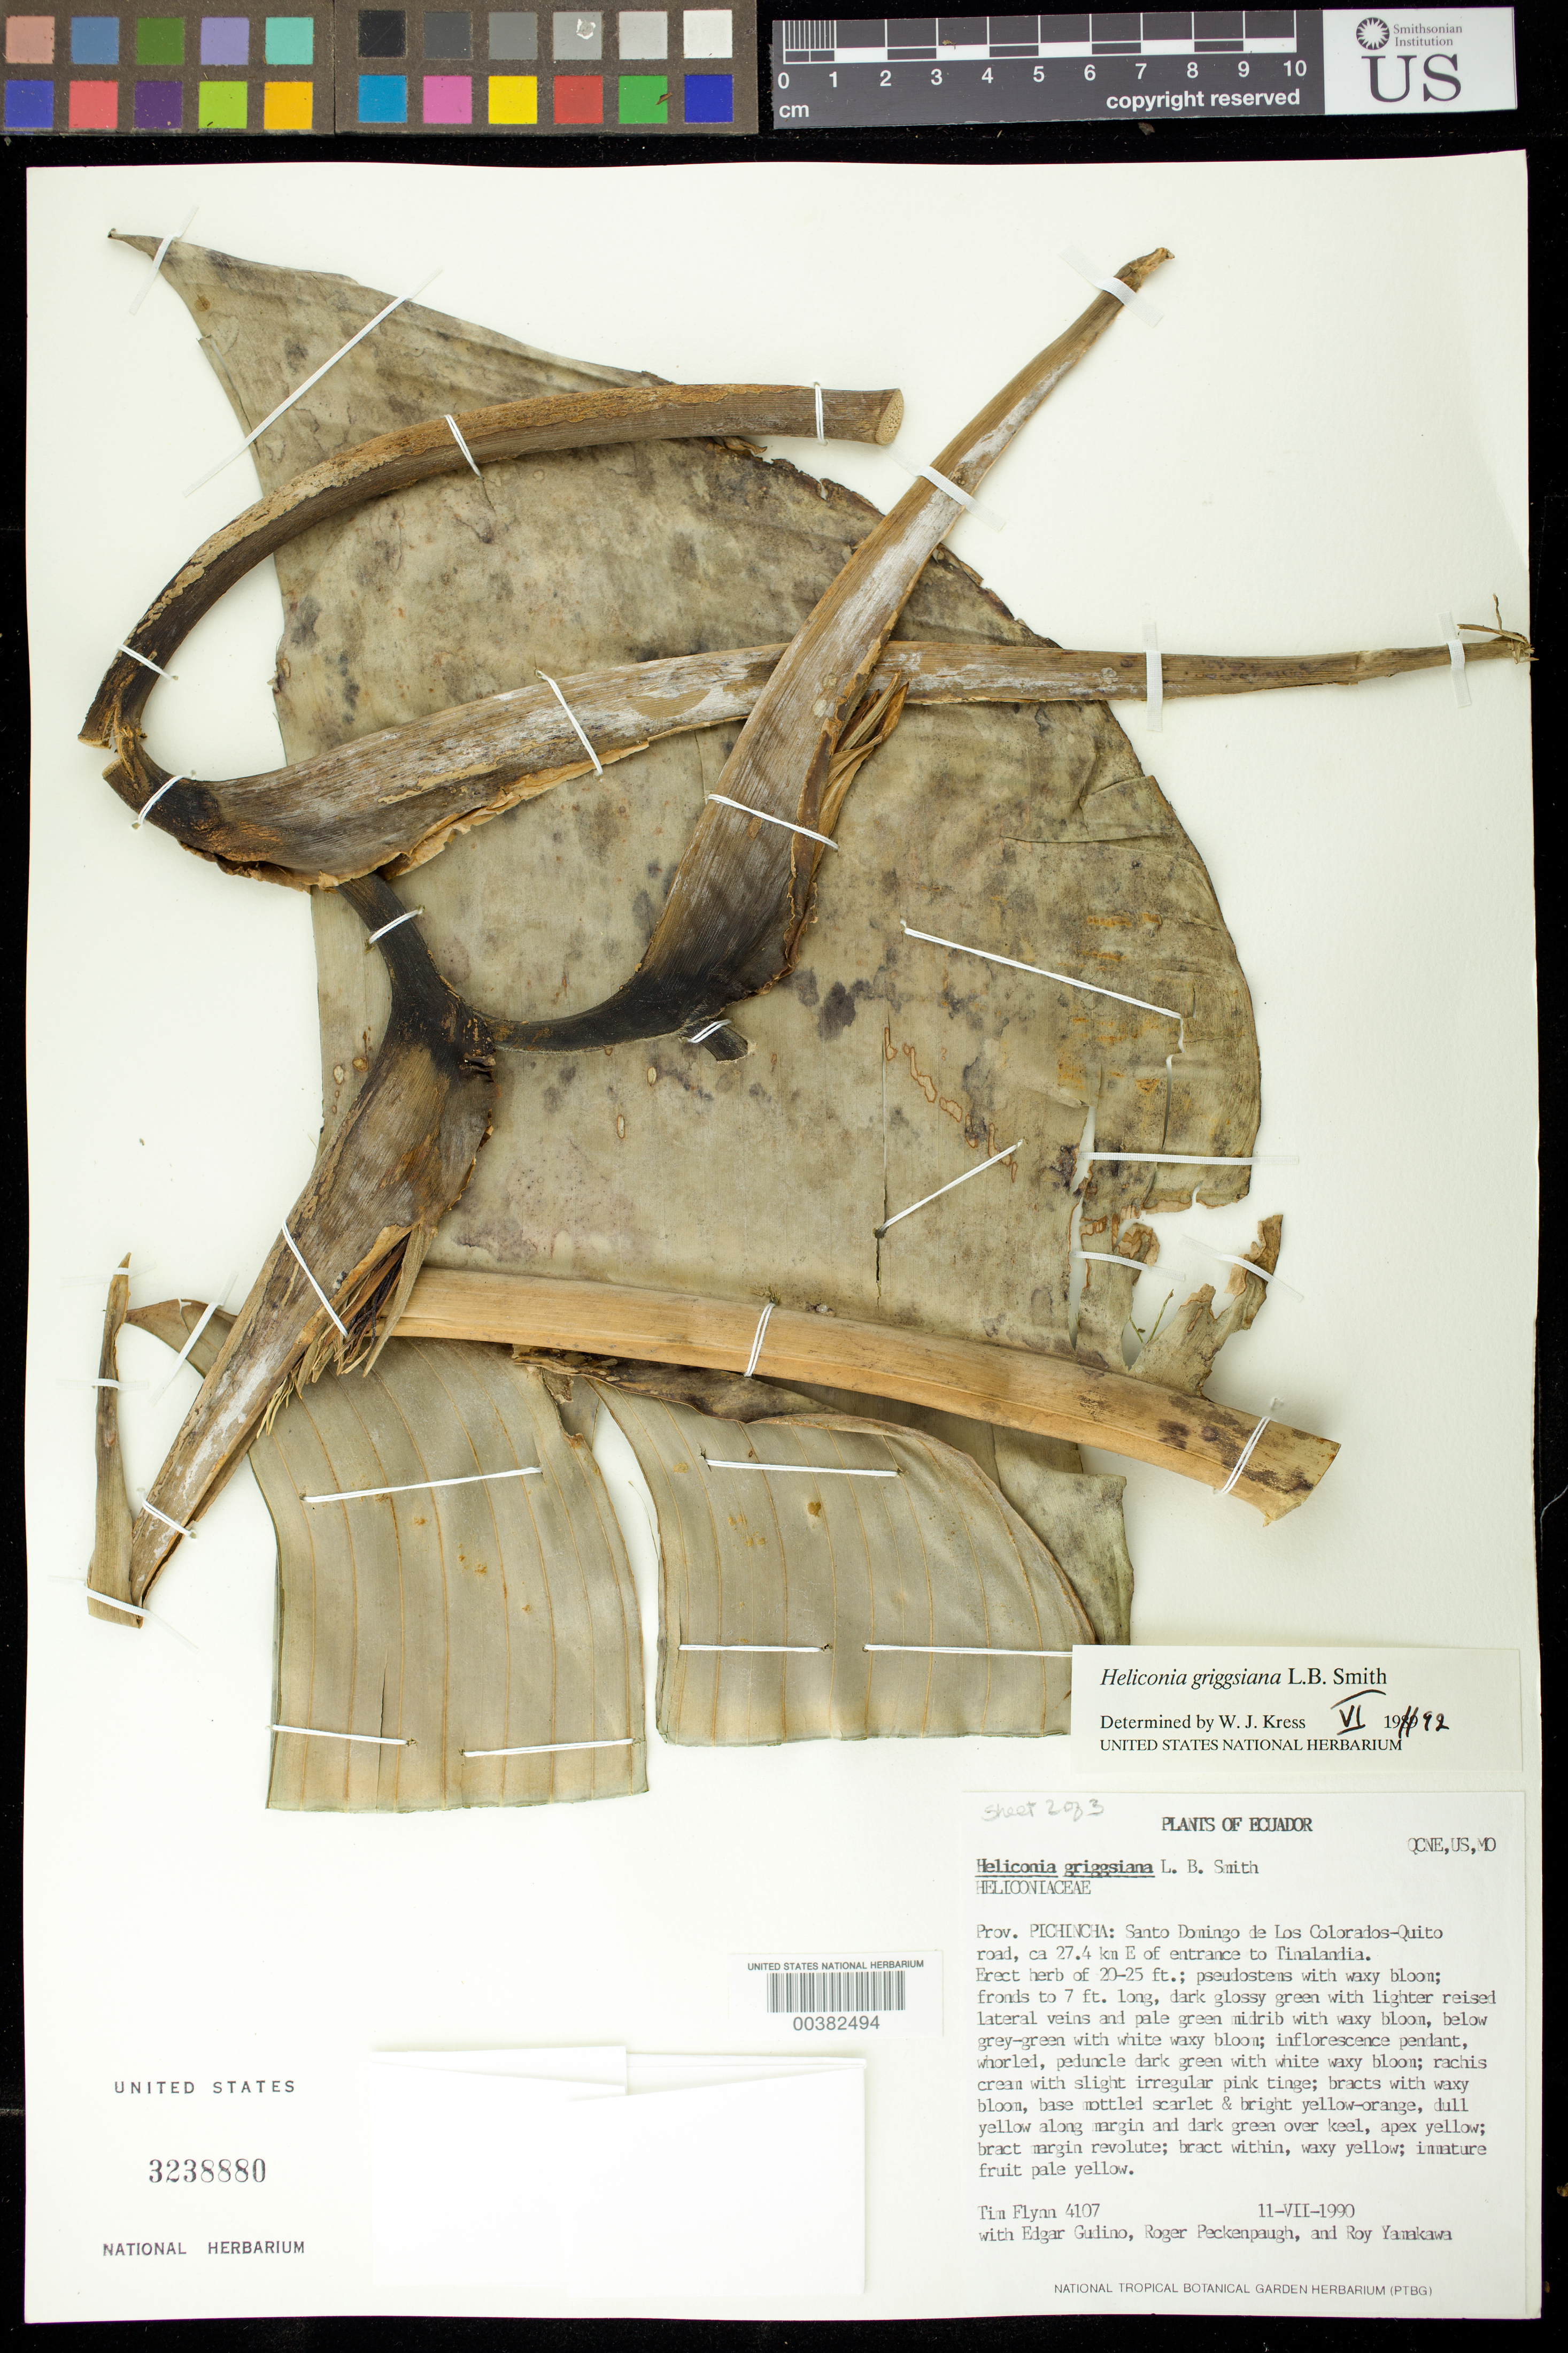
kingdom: Plantae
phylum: Tracheophyta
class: Liliopsida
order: Zingiberales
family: Heliconiaceae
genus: Heliconia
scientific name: Heliconia griggsiana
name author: L.B. Sm.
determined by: Kress, W. J., (US), Smithsonian Institution - National Museum of Natural History (UNITED STATES)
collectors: T. W. Flynn, E. Gudiño, R. Peckinpaugh & R. Yamakawa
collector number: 4107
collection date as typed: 07 Jul 1990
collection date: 1990-07-07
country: Ecuador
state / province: Pichincha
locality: Santo Domingo de los Colorados - quito road. E of Entrance to tinalandia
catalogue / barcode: US 3238880